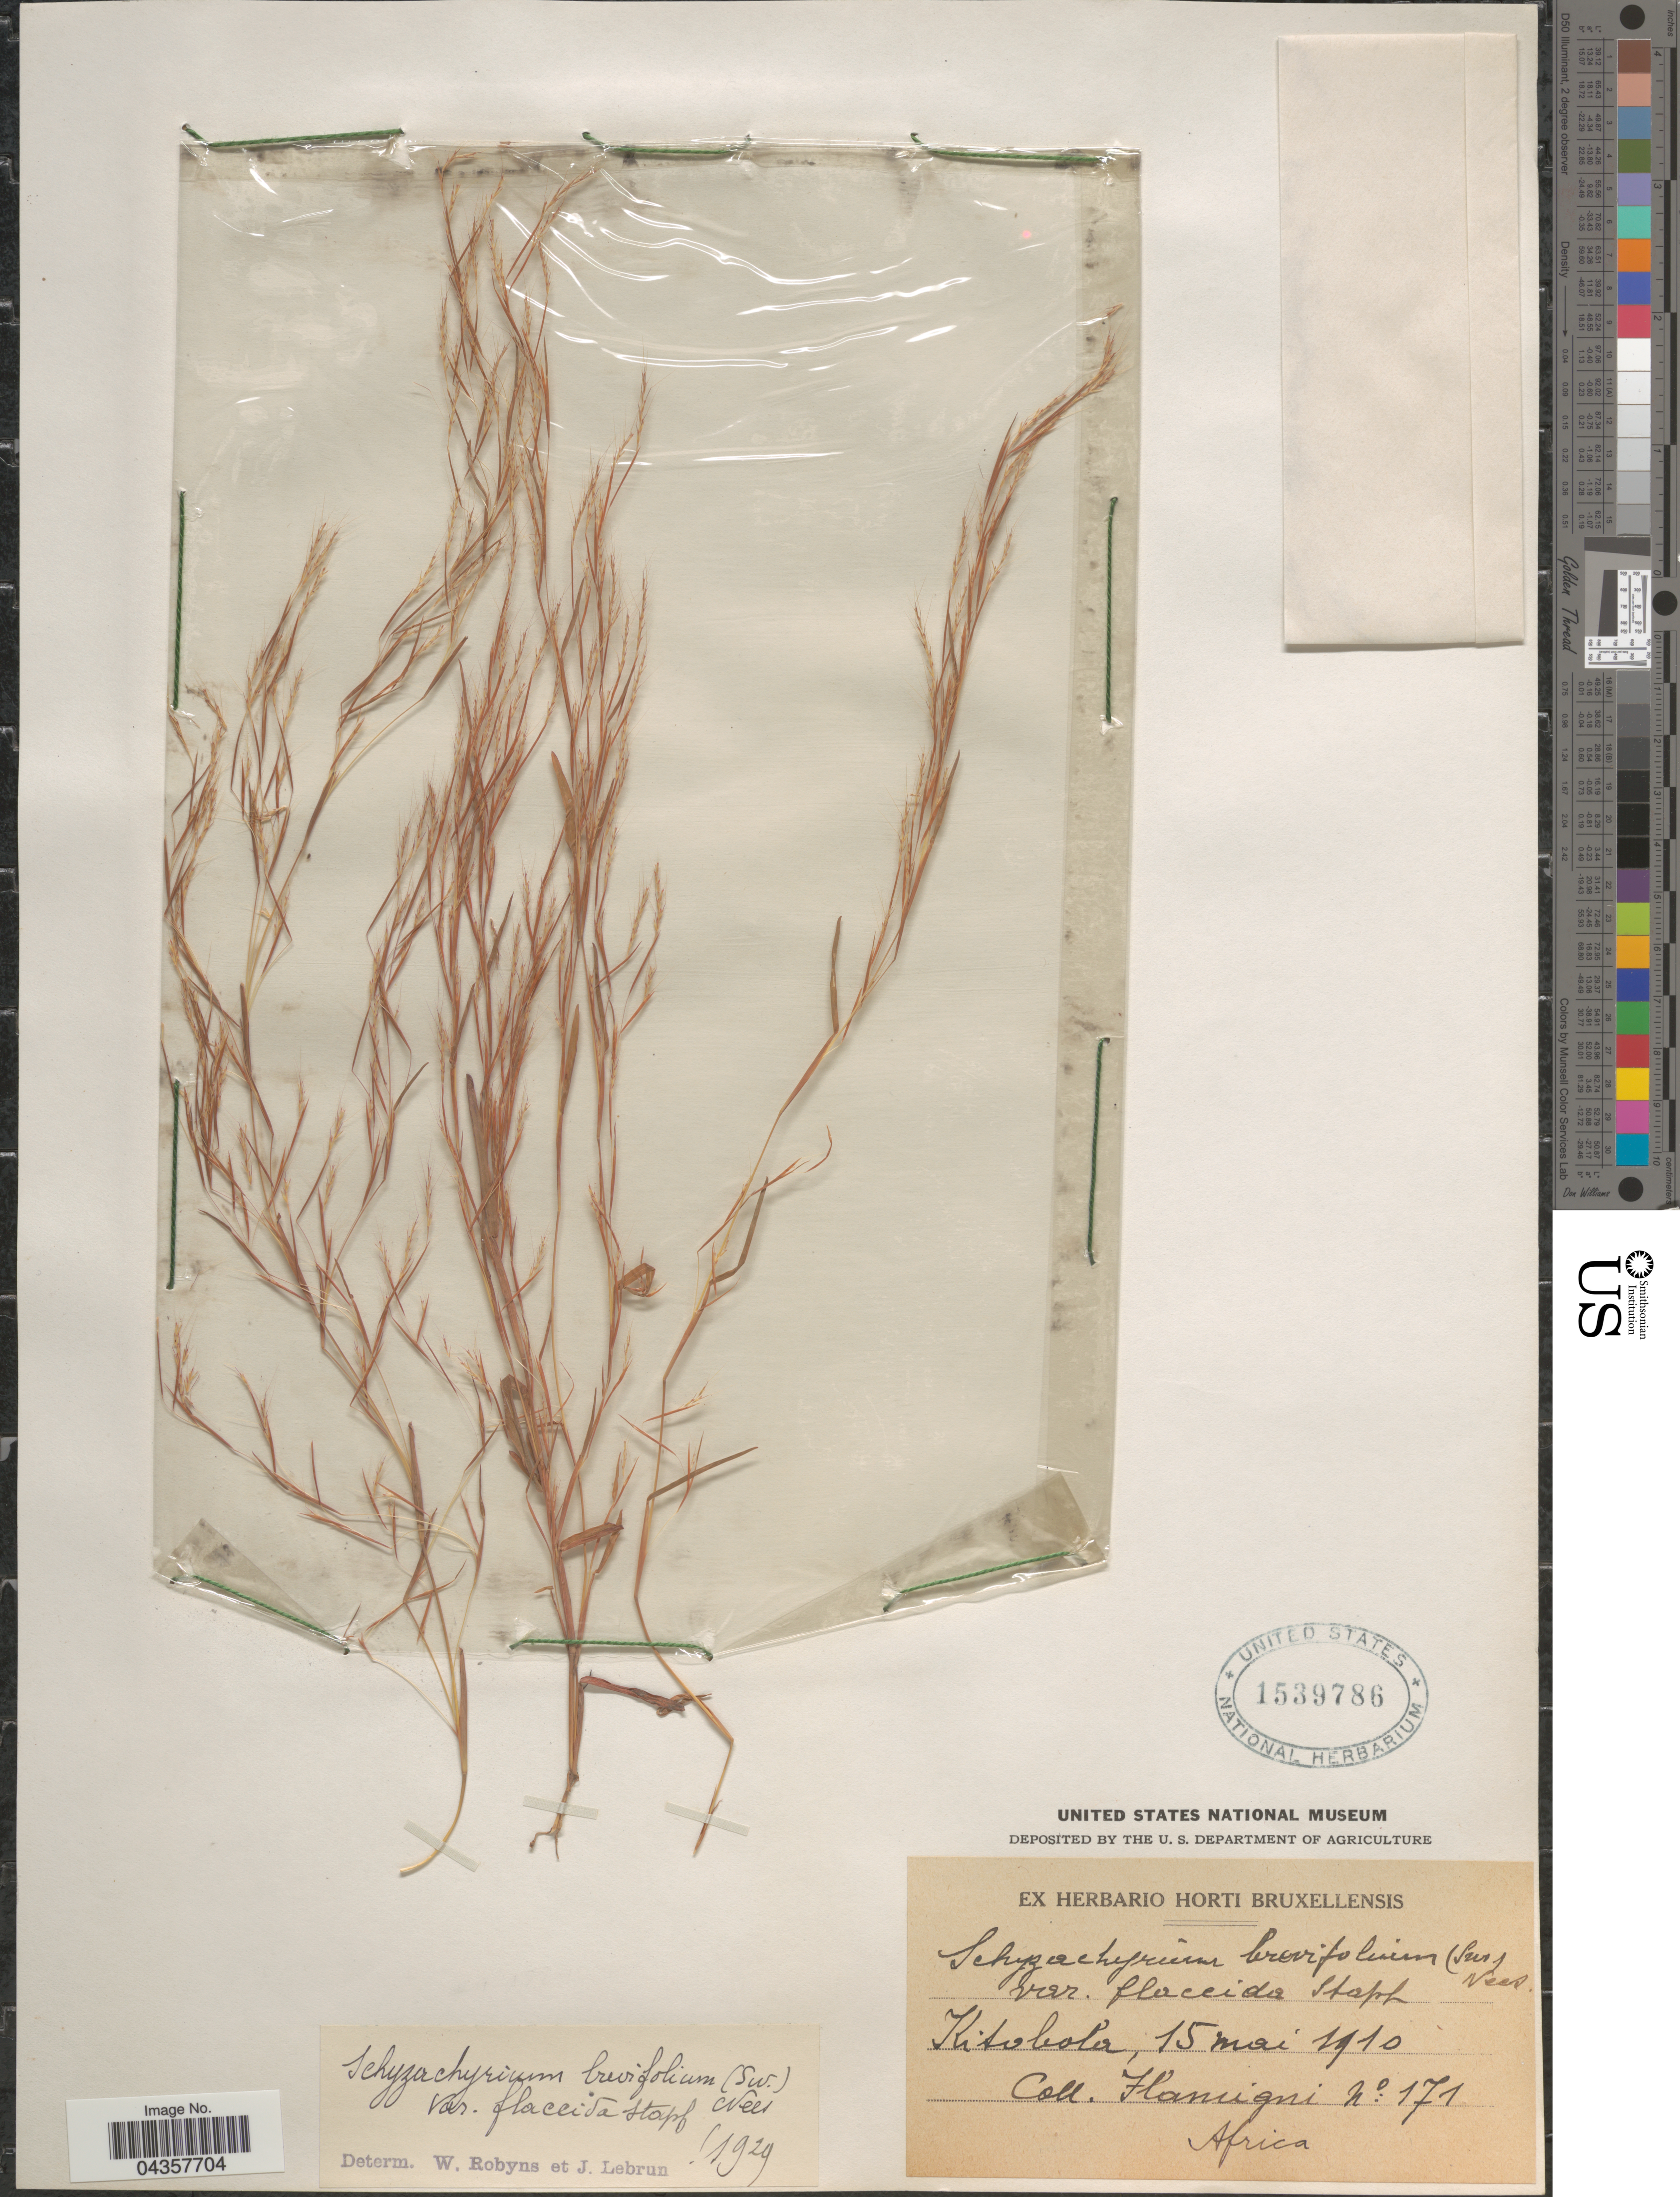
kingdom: Plantae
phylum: Tracheophyta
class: Liliopsida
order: Poales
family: Poaceae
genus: Schizachyrium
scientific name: Schizachyrium brevifolium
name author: (Sw.) Nees ex Büse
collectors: Flamigni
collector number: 171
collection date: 1910-05-15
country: Congo, Democratic Republic of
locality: Kitobola. Africa.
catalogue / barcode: US 1539786